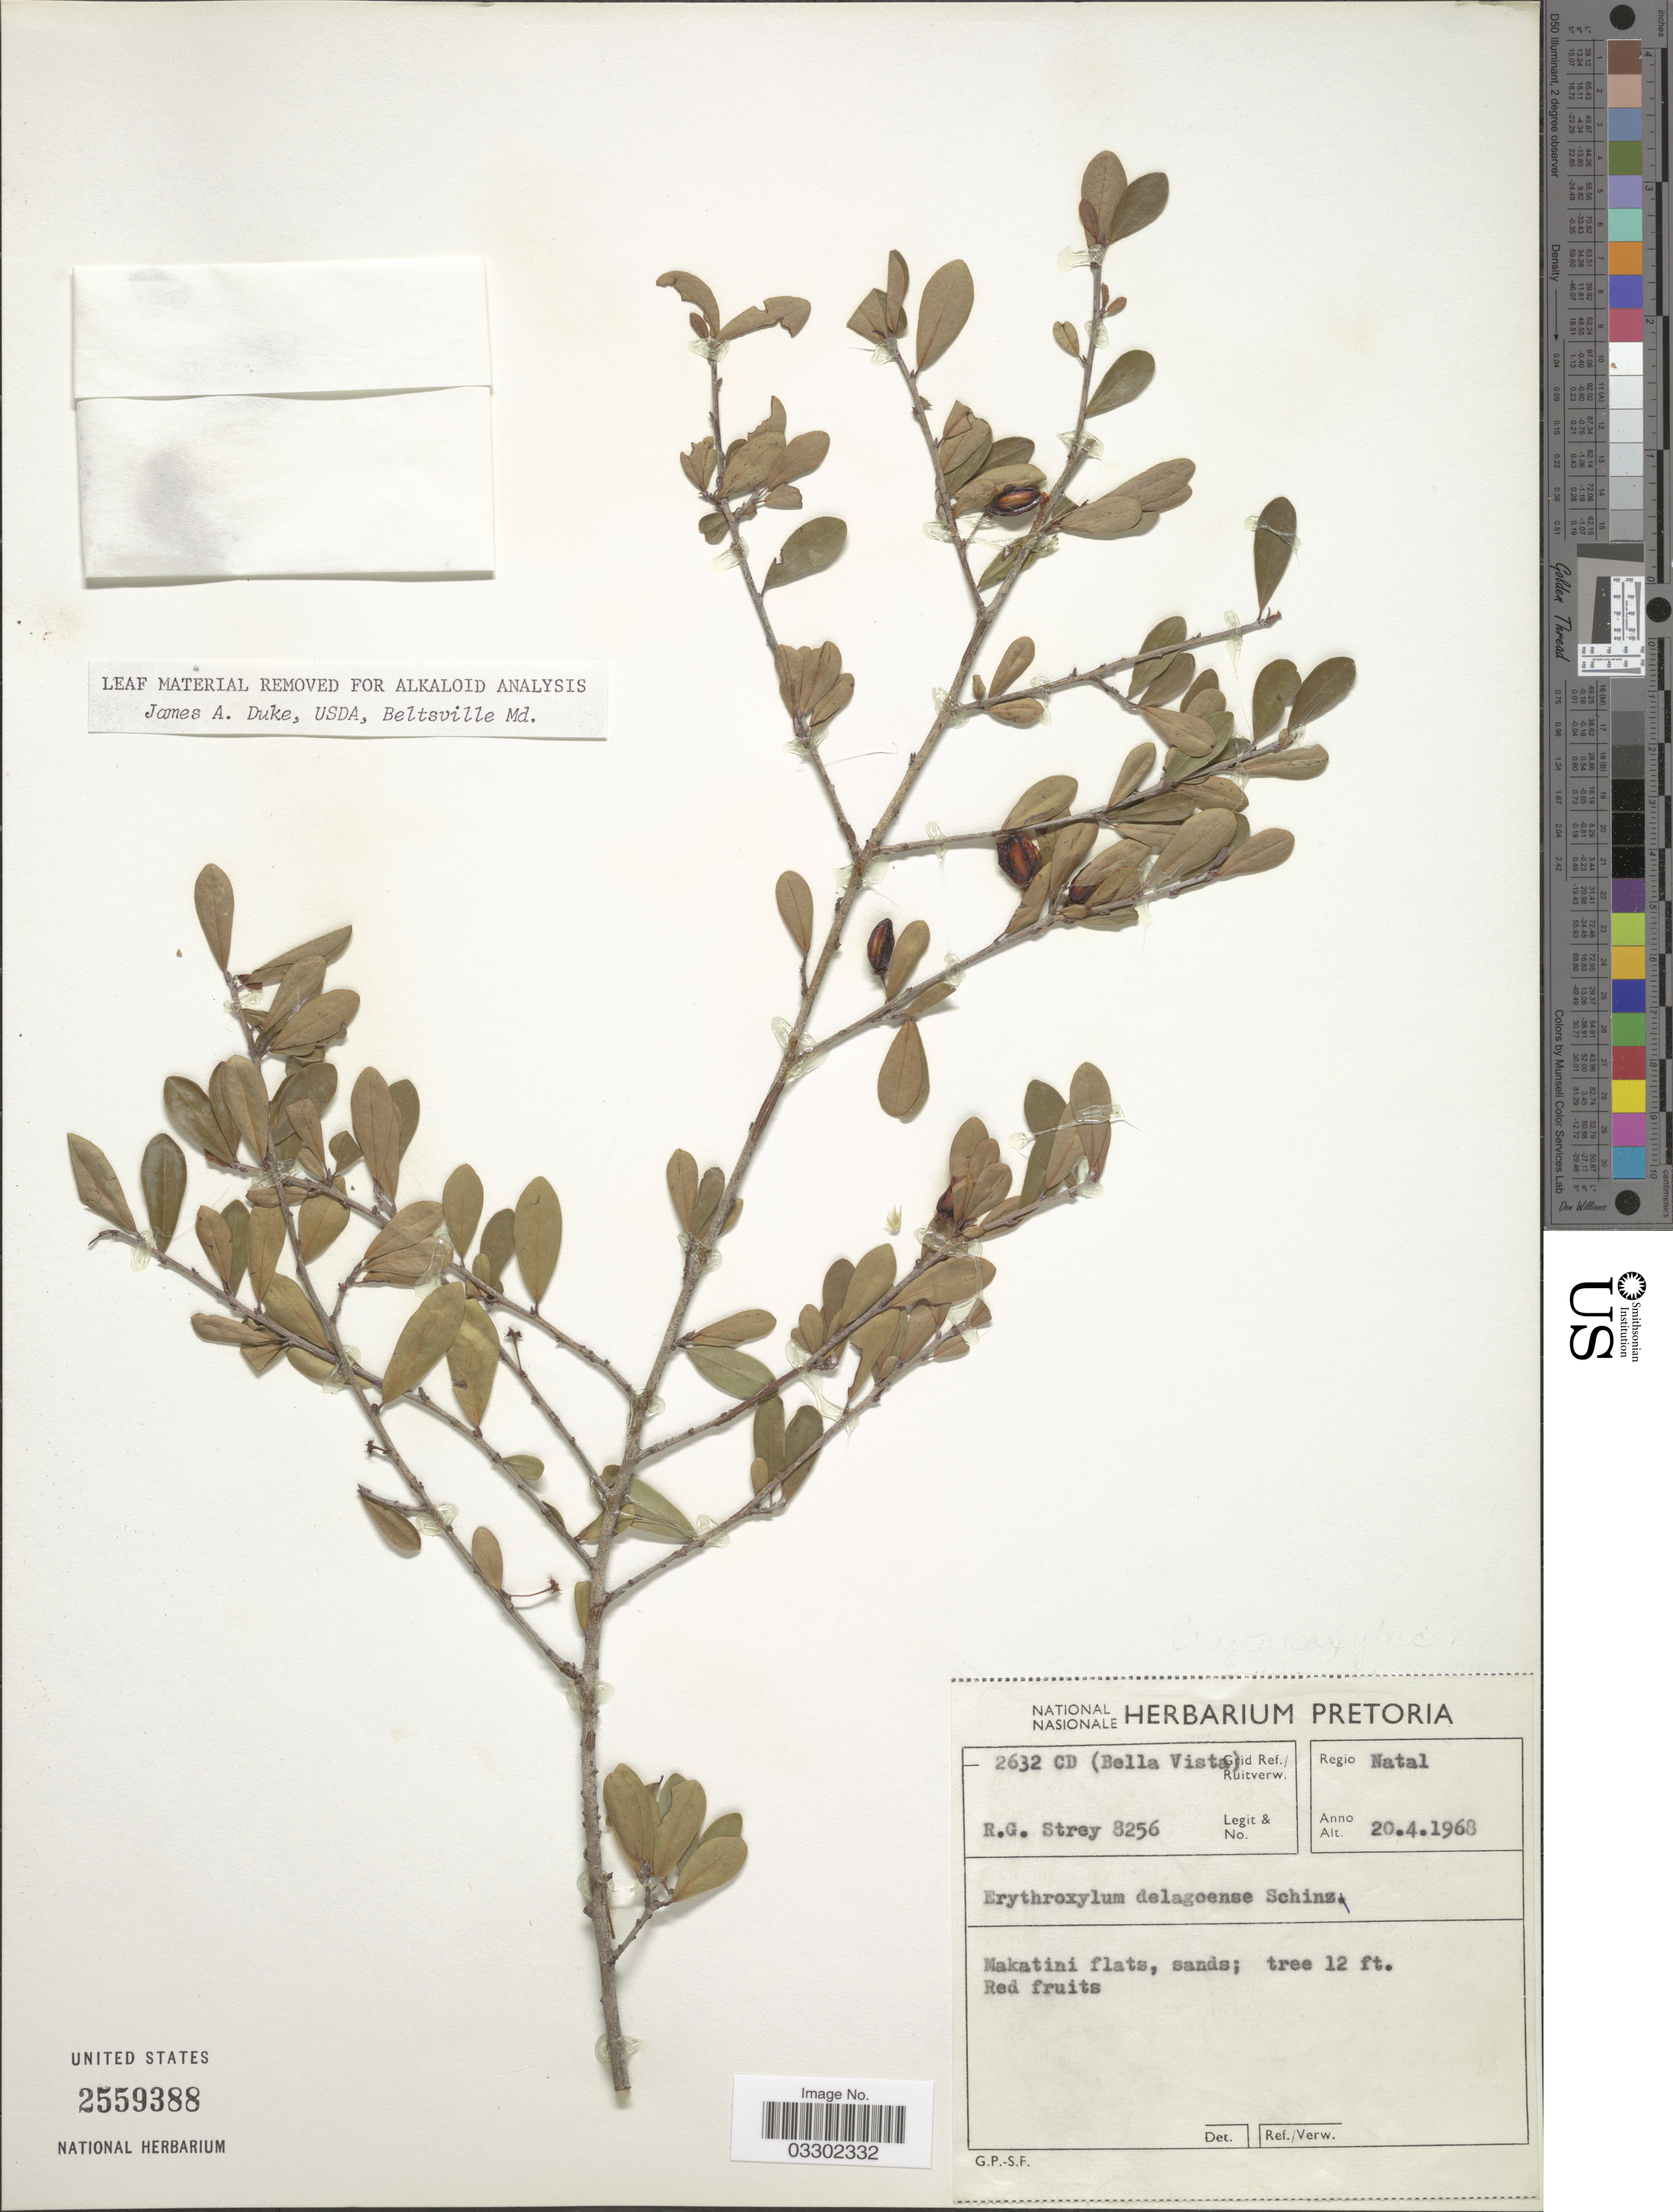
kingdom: Plantae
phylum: Tracheophyta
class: Magnoliopsida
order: Malpighiales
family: Erythroxylaceae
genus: Erythroxylum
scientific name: Erythroxylum delagoense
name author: Schinz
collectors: R. G. Strey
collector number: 8256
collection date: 1968-04-20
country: South Africa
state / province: KwaZulu-Natal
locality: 2632 CD (Bella Vista) Grid Ref. Regio Natal. Makatini flats.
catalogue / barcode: US 2559388